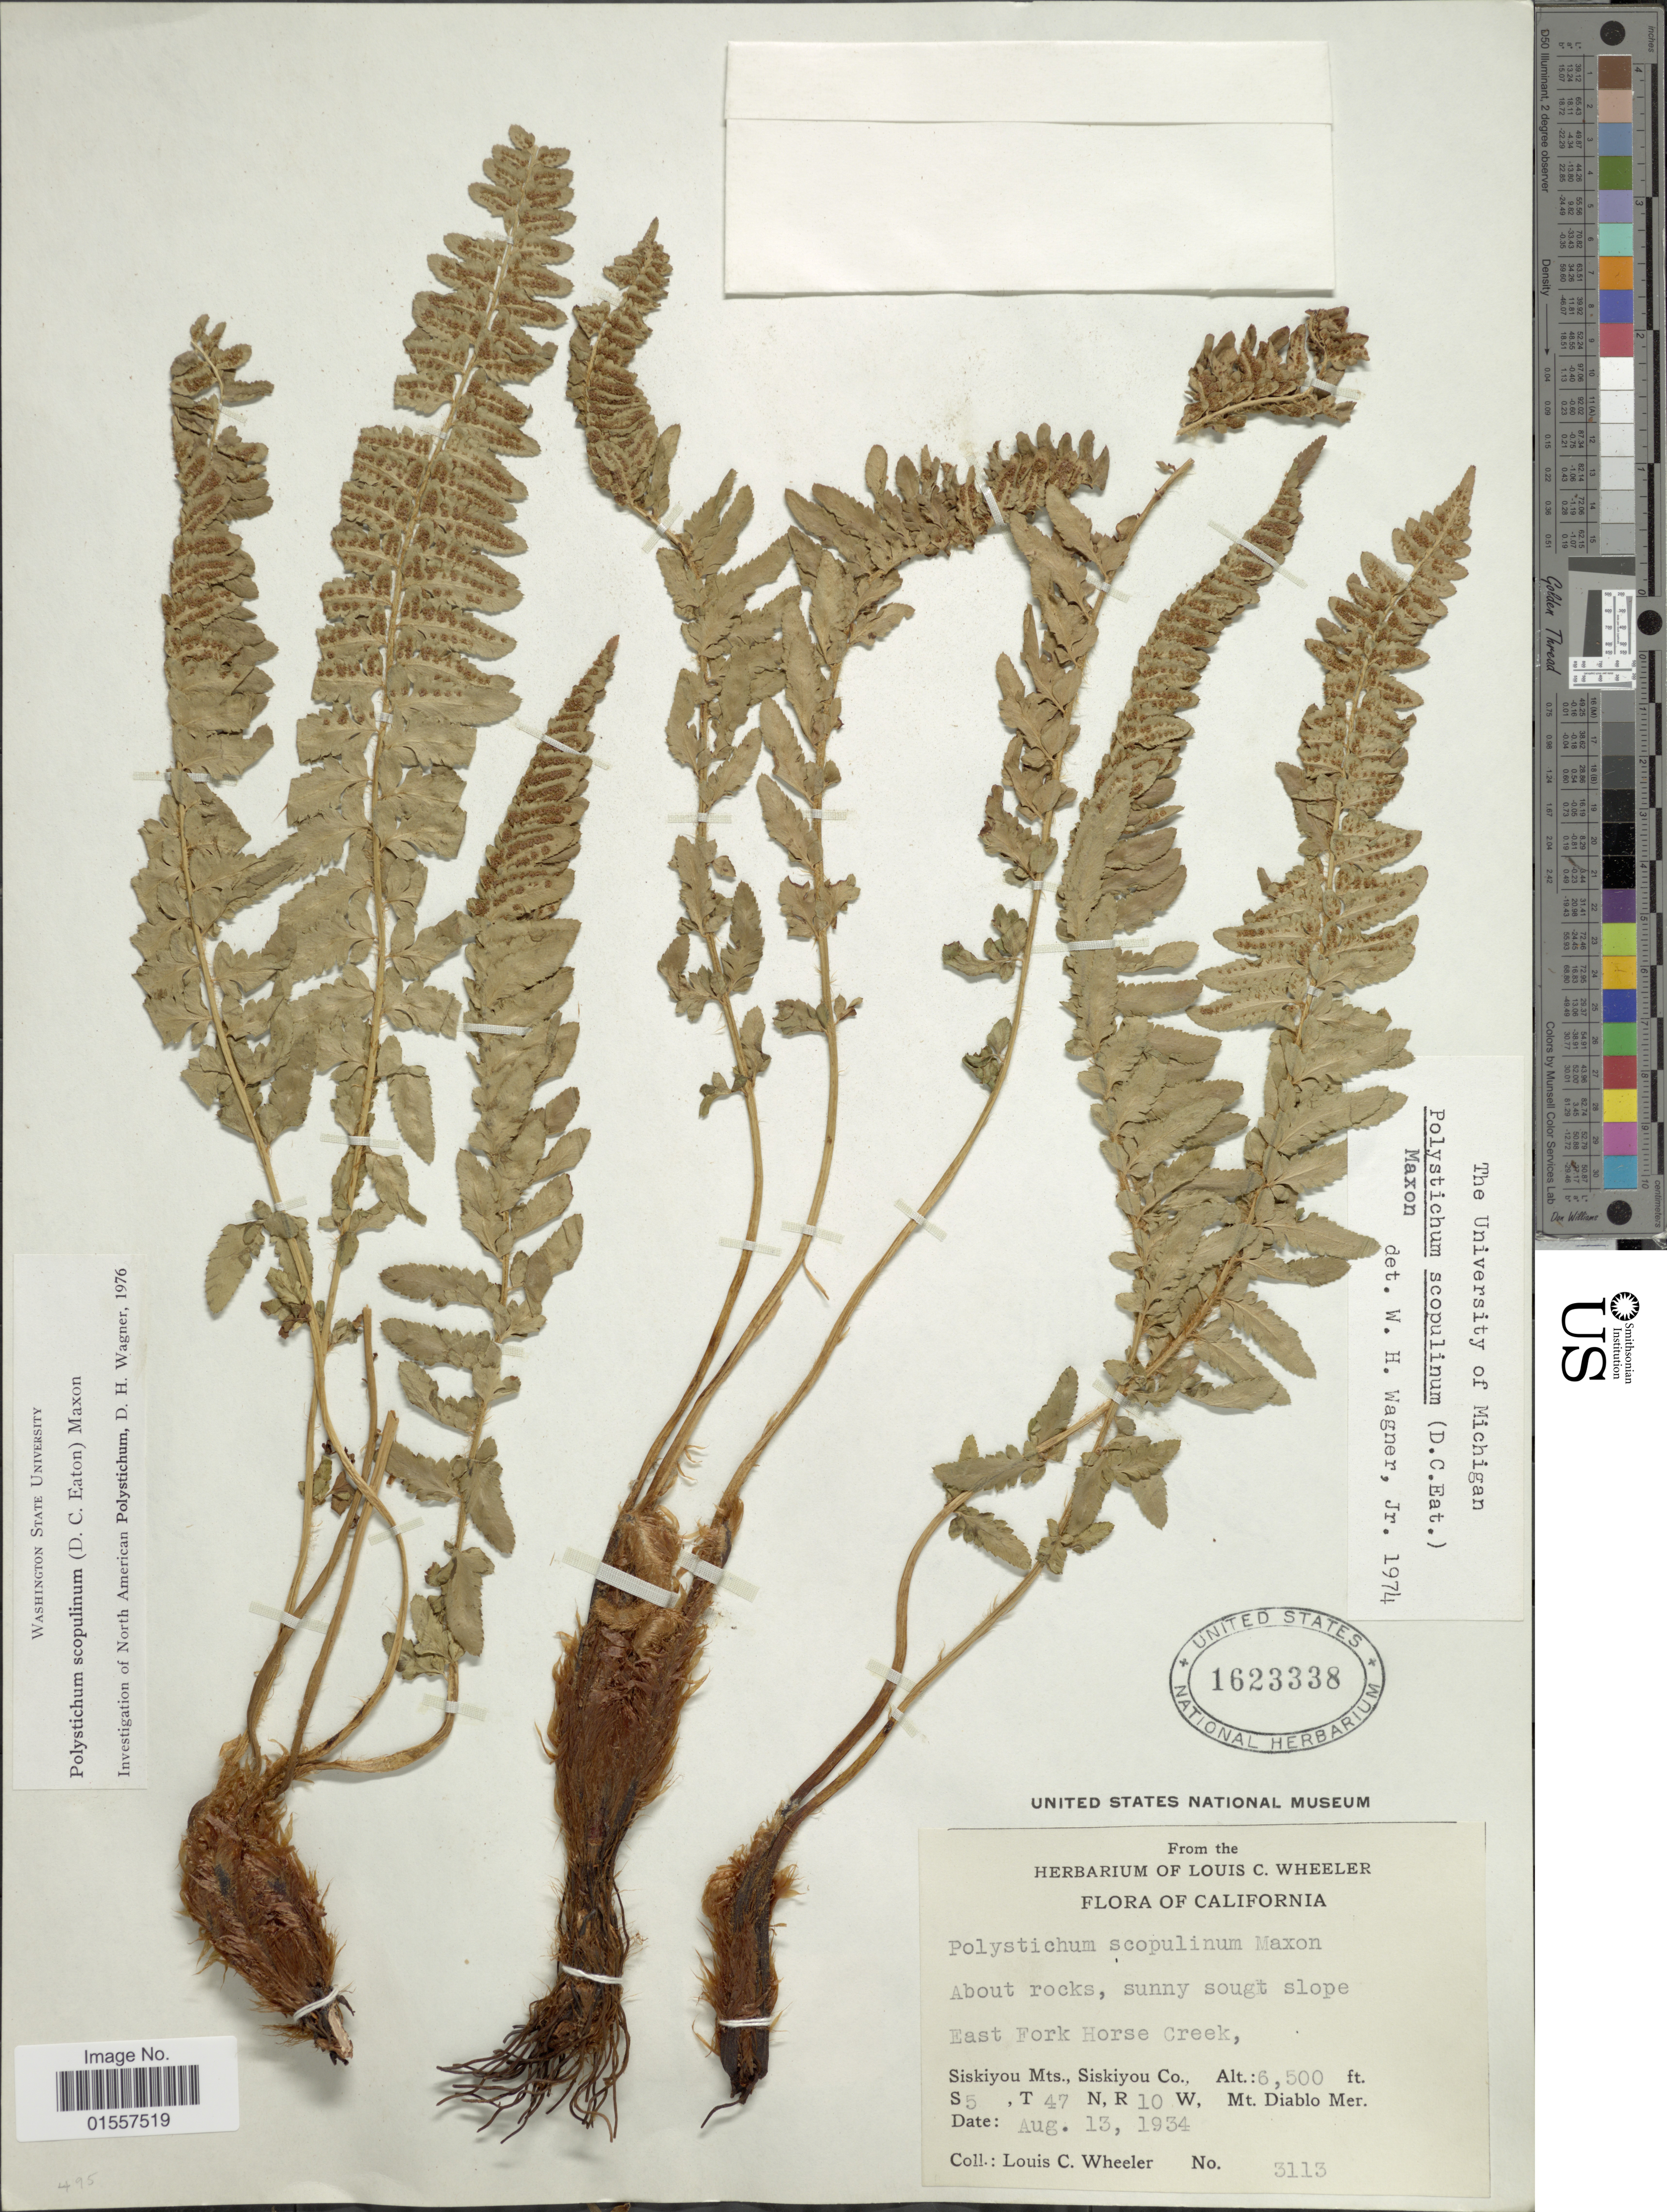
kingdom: Plantae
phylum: Tracheophyta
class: Polypodiopsida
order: Polypodiales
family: Dryopteridaceae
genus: Polystichum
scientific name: Polystichum scopulinum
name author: (D.C. Eaton) Maxon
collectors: L. C. Wheeler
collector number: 3113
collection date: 1934-08-13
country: United States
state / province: California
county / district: Siskiyou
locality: East Fork Horse Creek, Siskiyou Mts, Siskiyou Co., S5, T47N, R10W, Mt. Diablo Mer.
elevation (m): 1981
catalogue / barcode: US 1623338